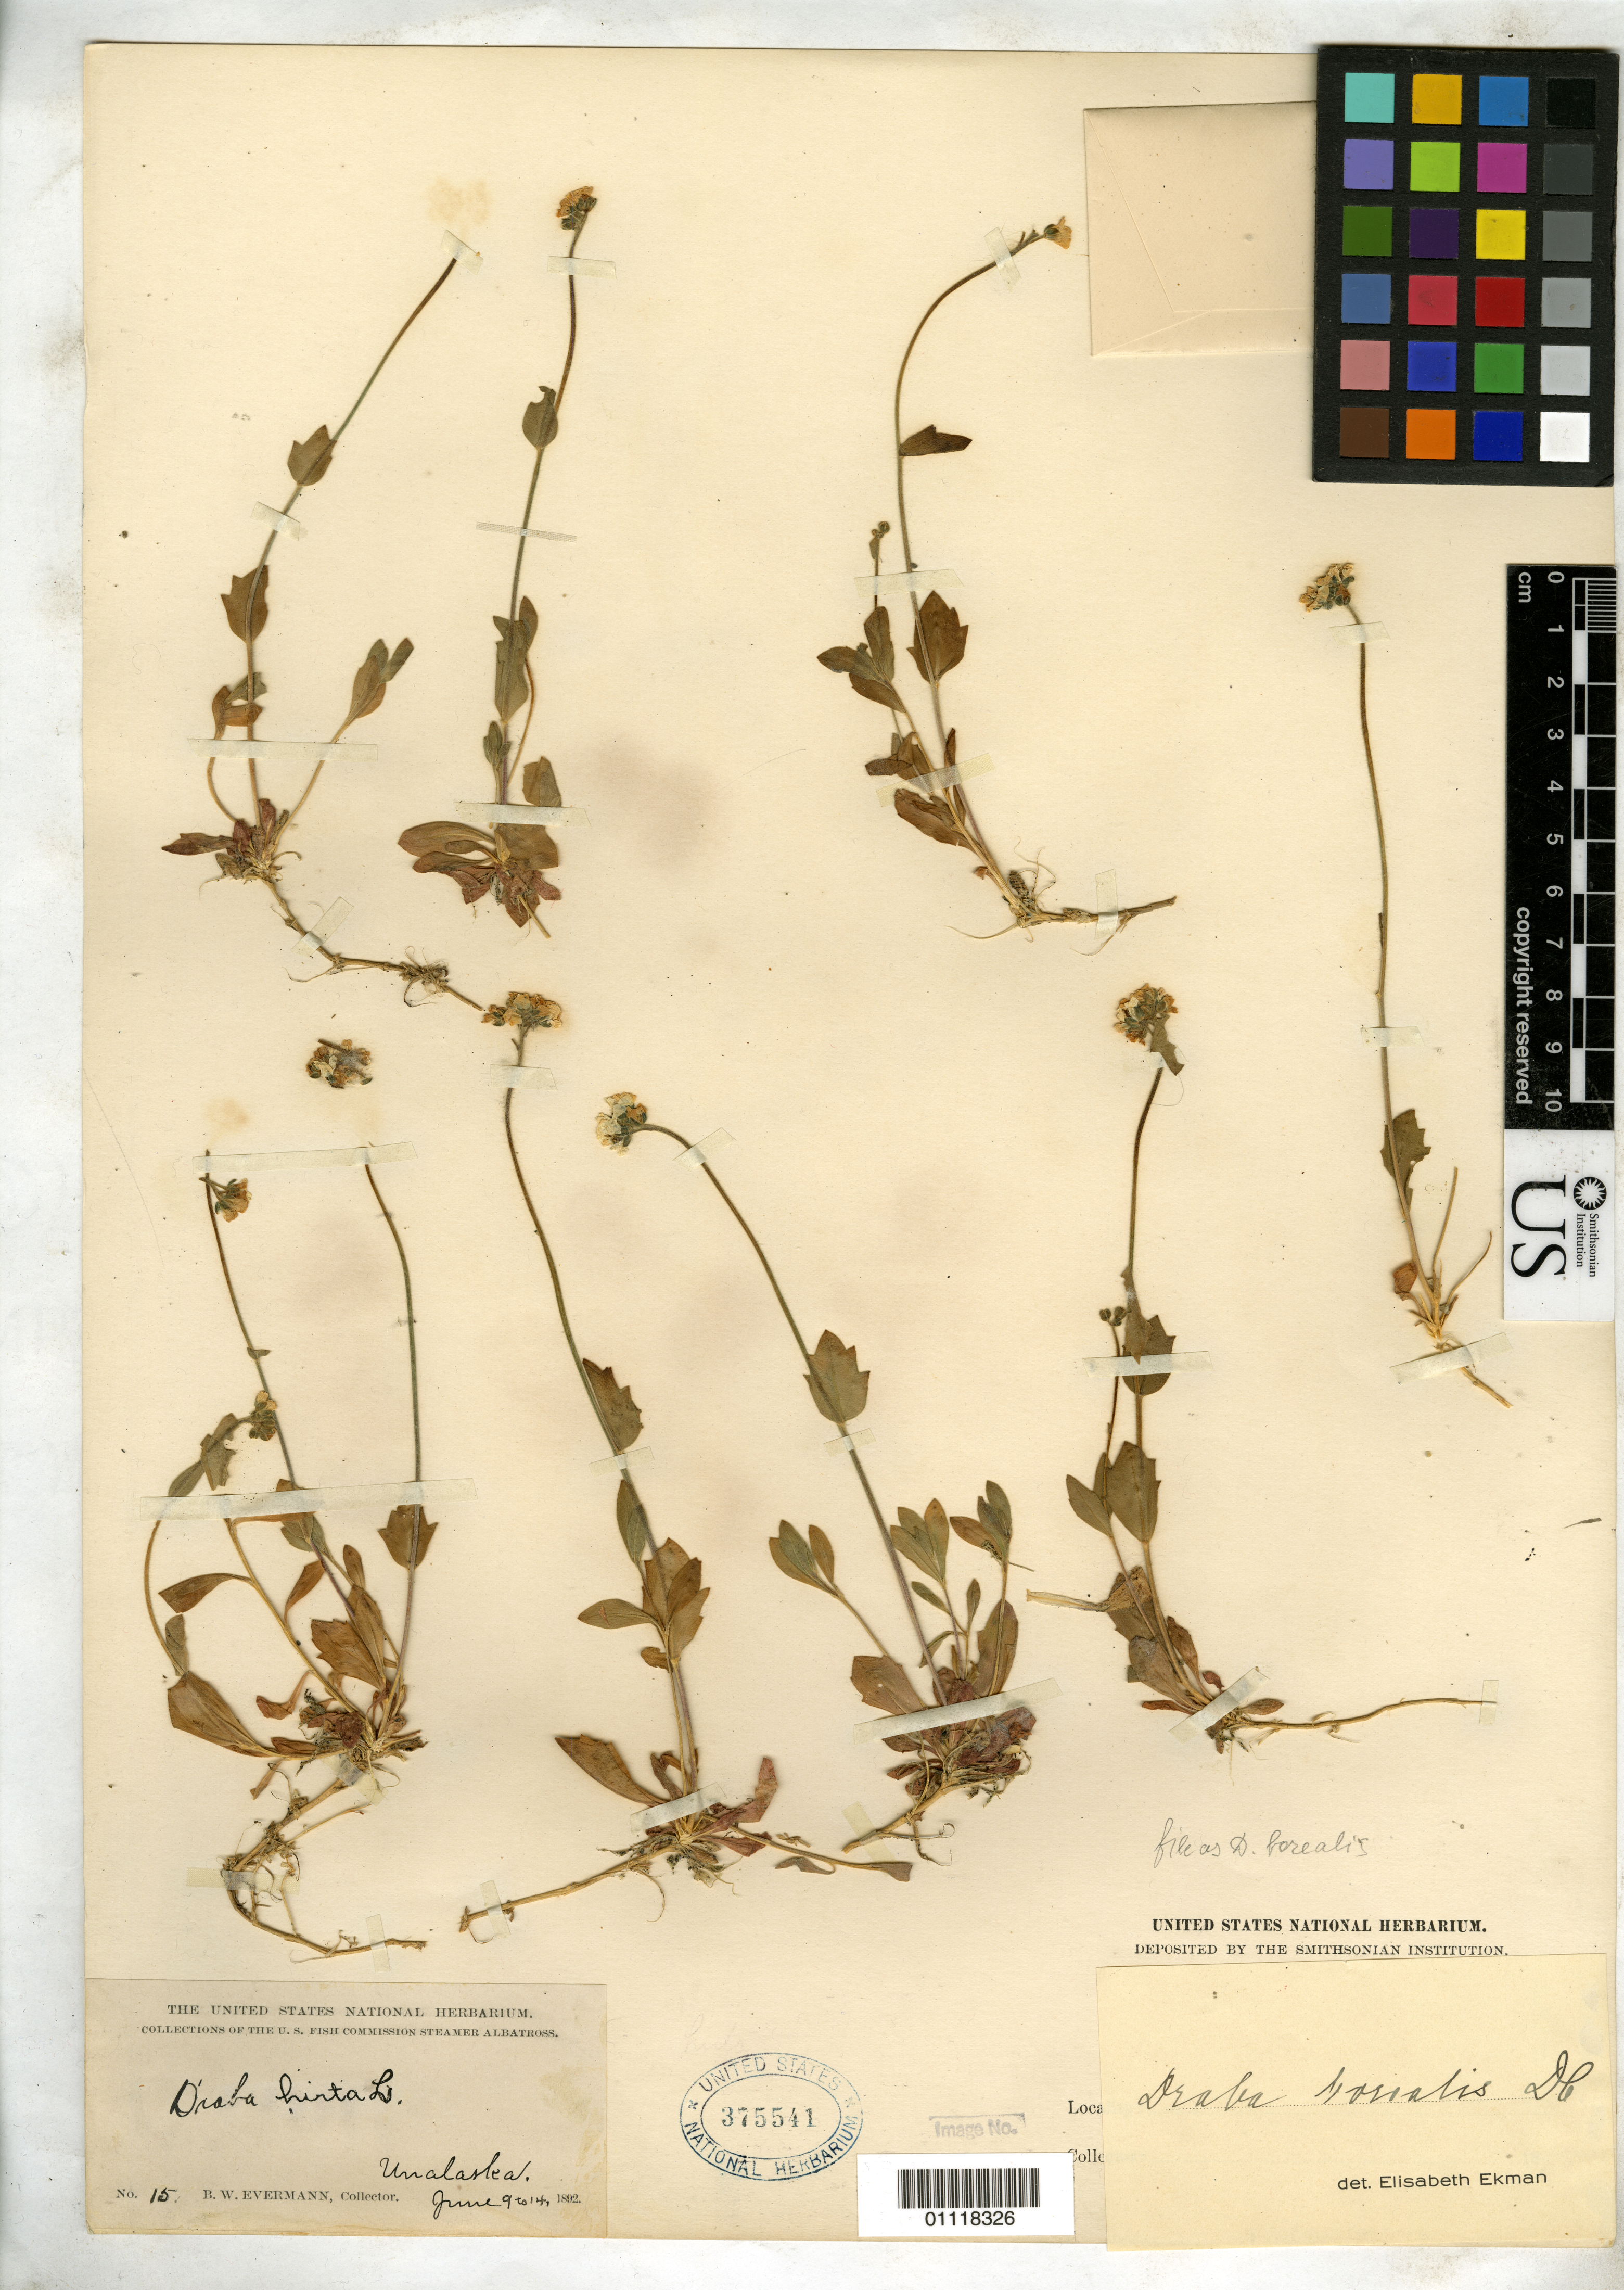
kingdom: Plantae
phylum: Tracheophyta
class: Magnoliopsida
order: Brassicales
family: Brassicaceae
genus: Draba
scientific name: Draba borealis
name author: DC.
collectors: B. W. Evermann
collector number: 15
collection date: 1892-06-09/1892-06-14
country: United States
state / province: Alaska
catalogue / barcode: US 375541